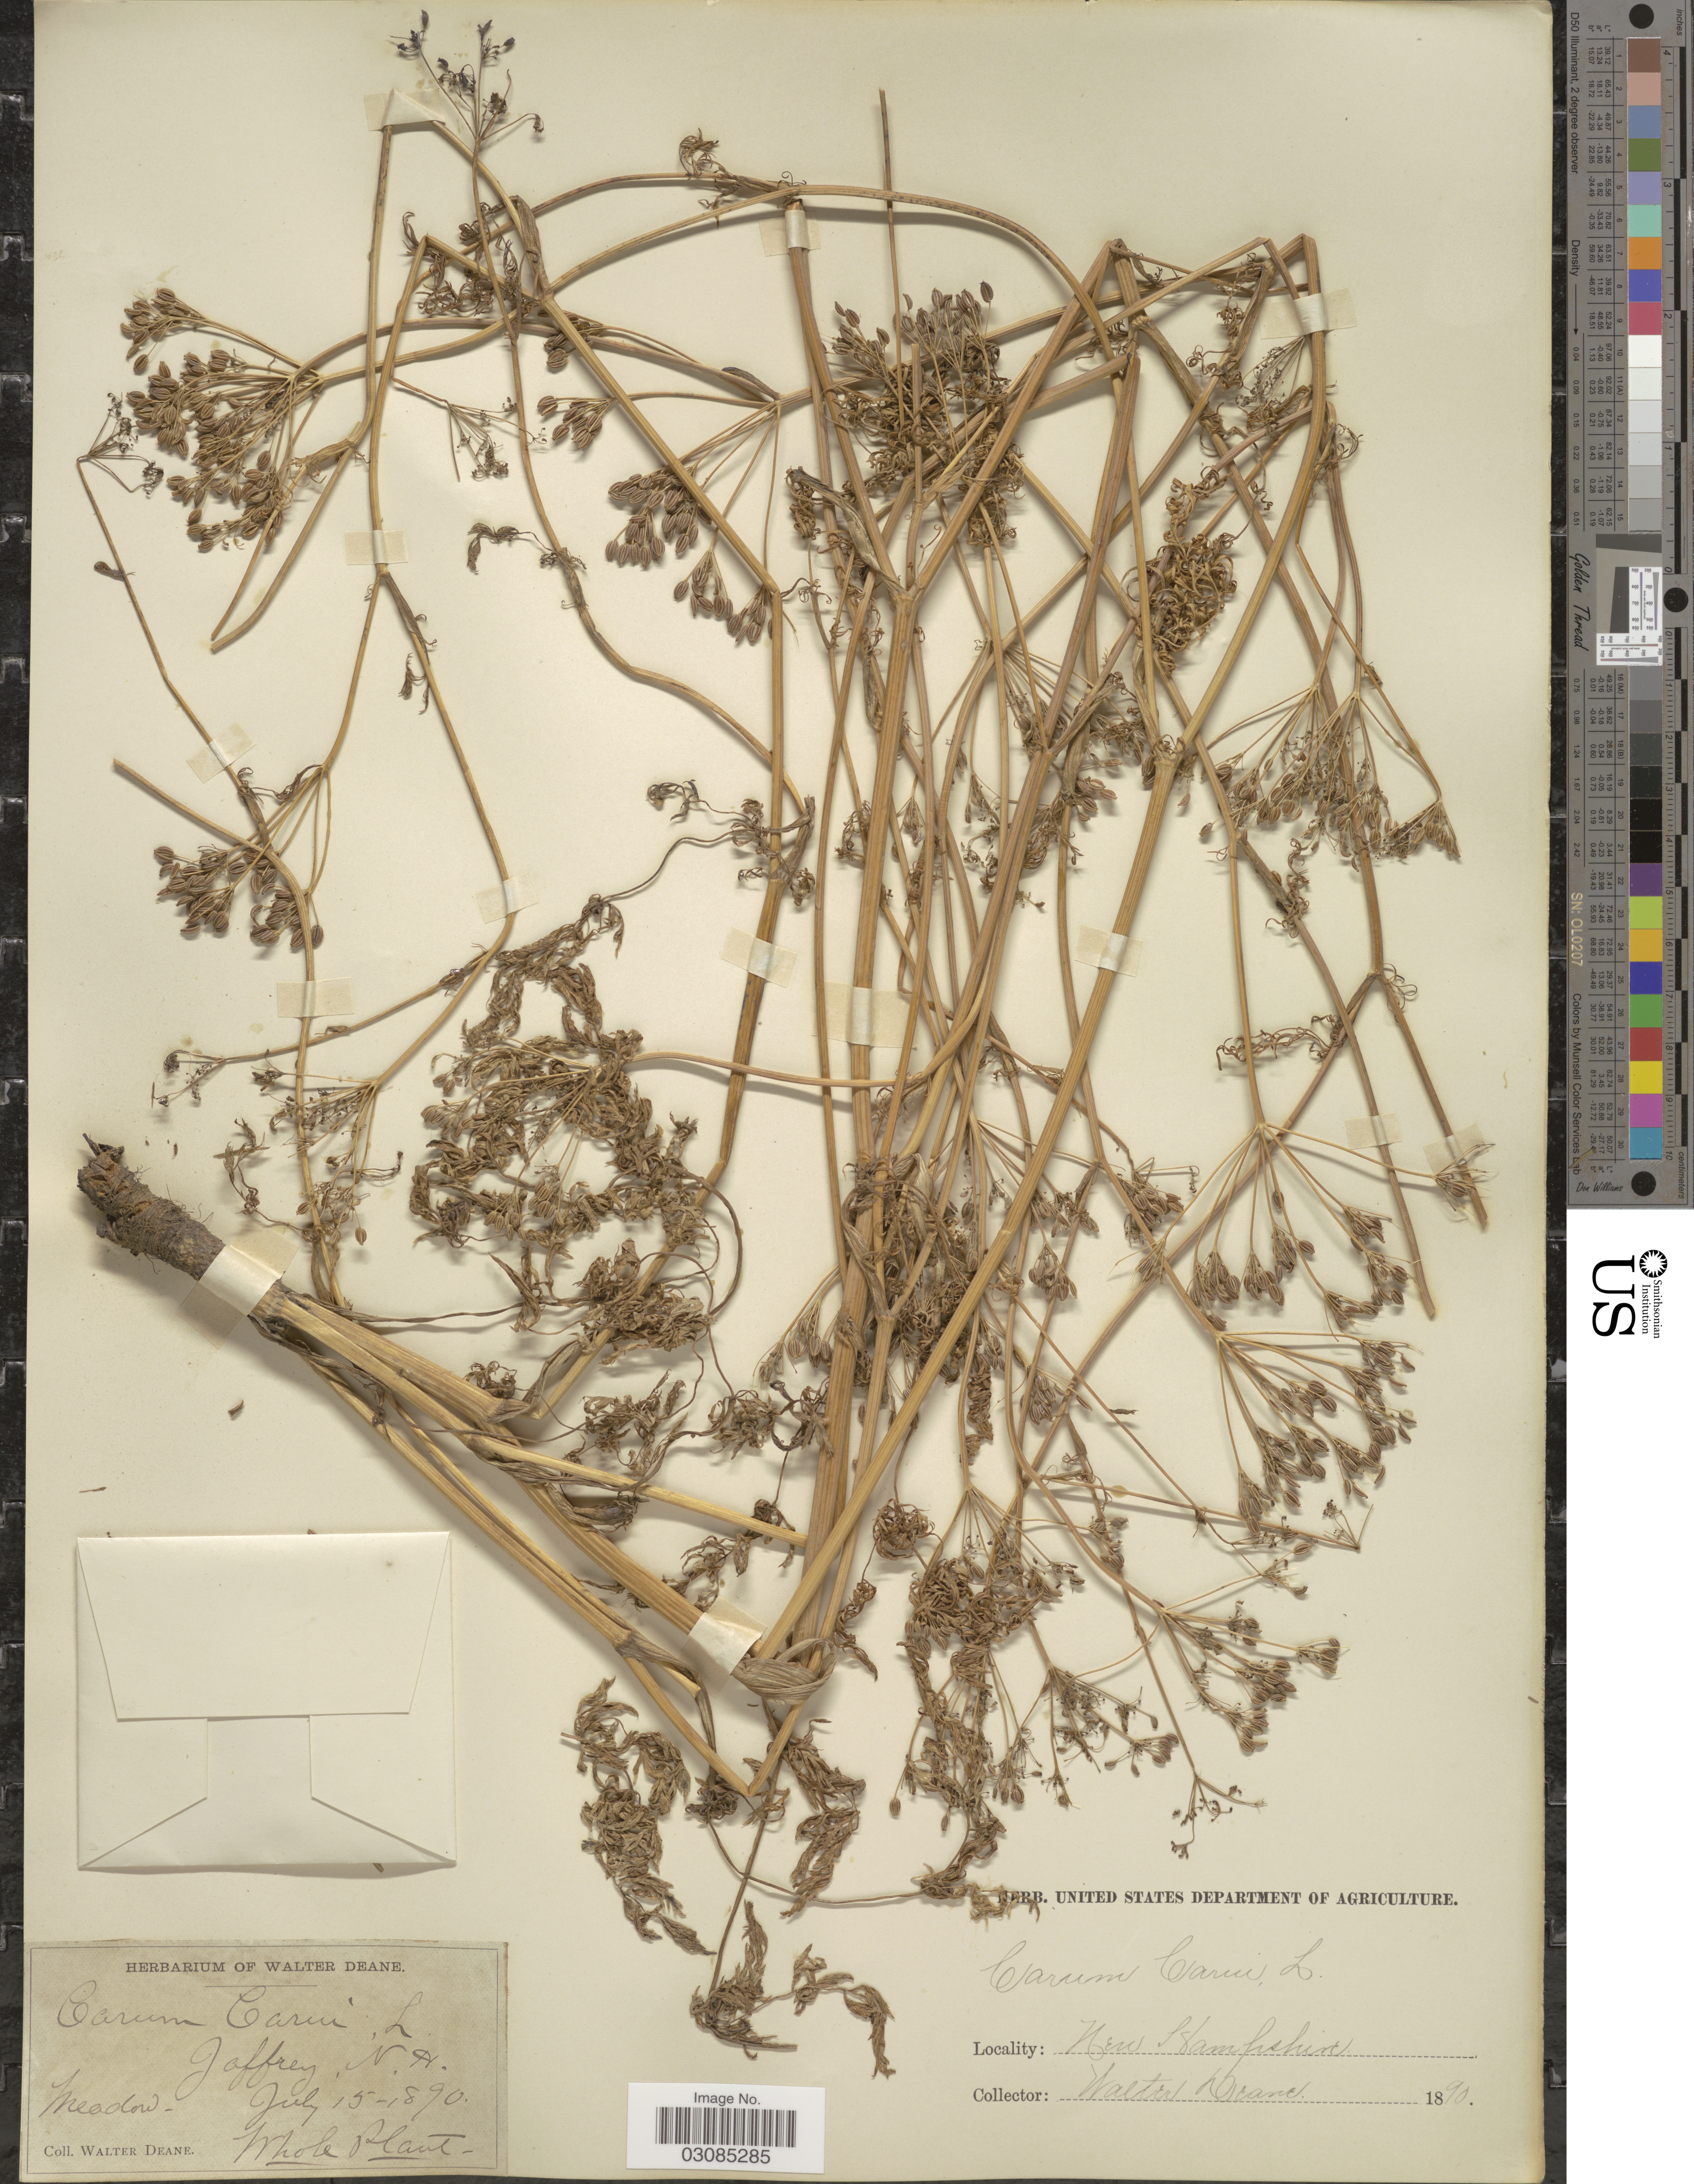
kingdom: Plantae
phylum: Tracheophyta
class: Magnoliopsida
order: Apiales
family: Apiaceae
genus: Carum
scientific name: Carum carvi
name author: L.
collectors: W. Deane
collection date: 1890-07-15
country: United States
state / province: New Hampshire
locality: Joffrey, N.H.